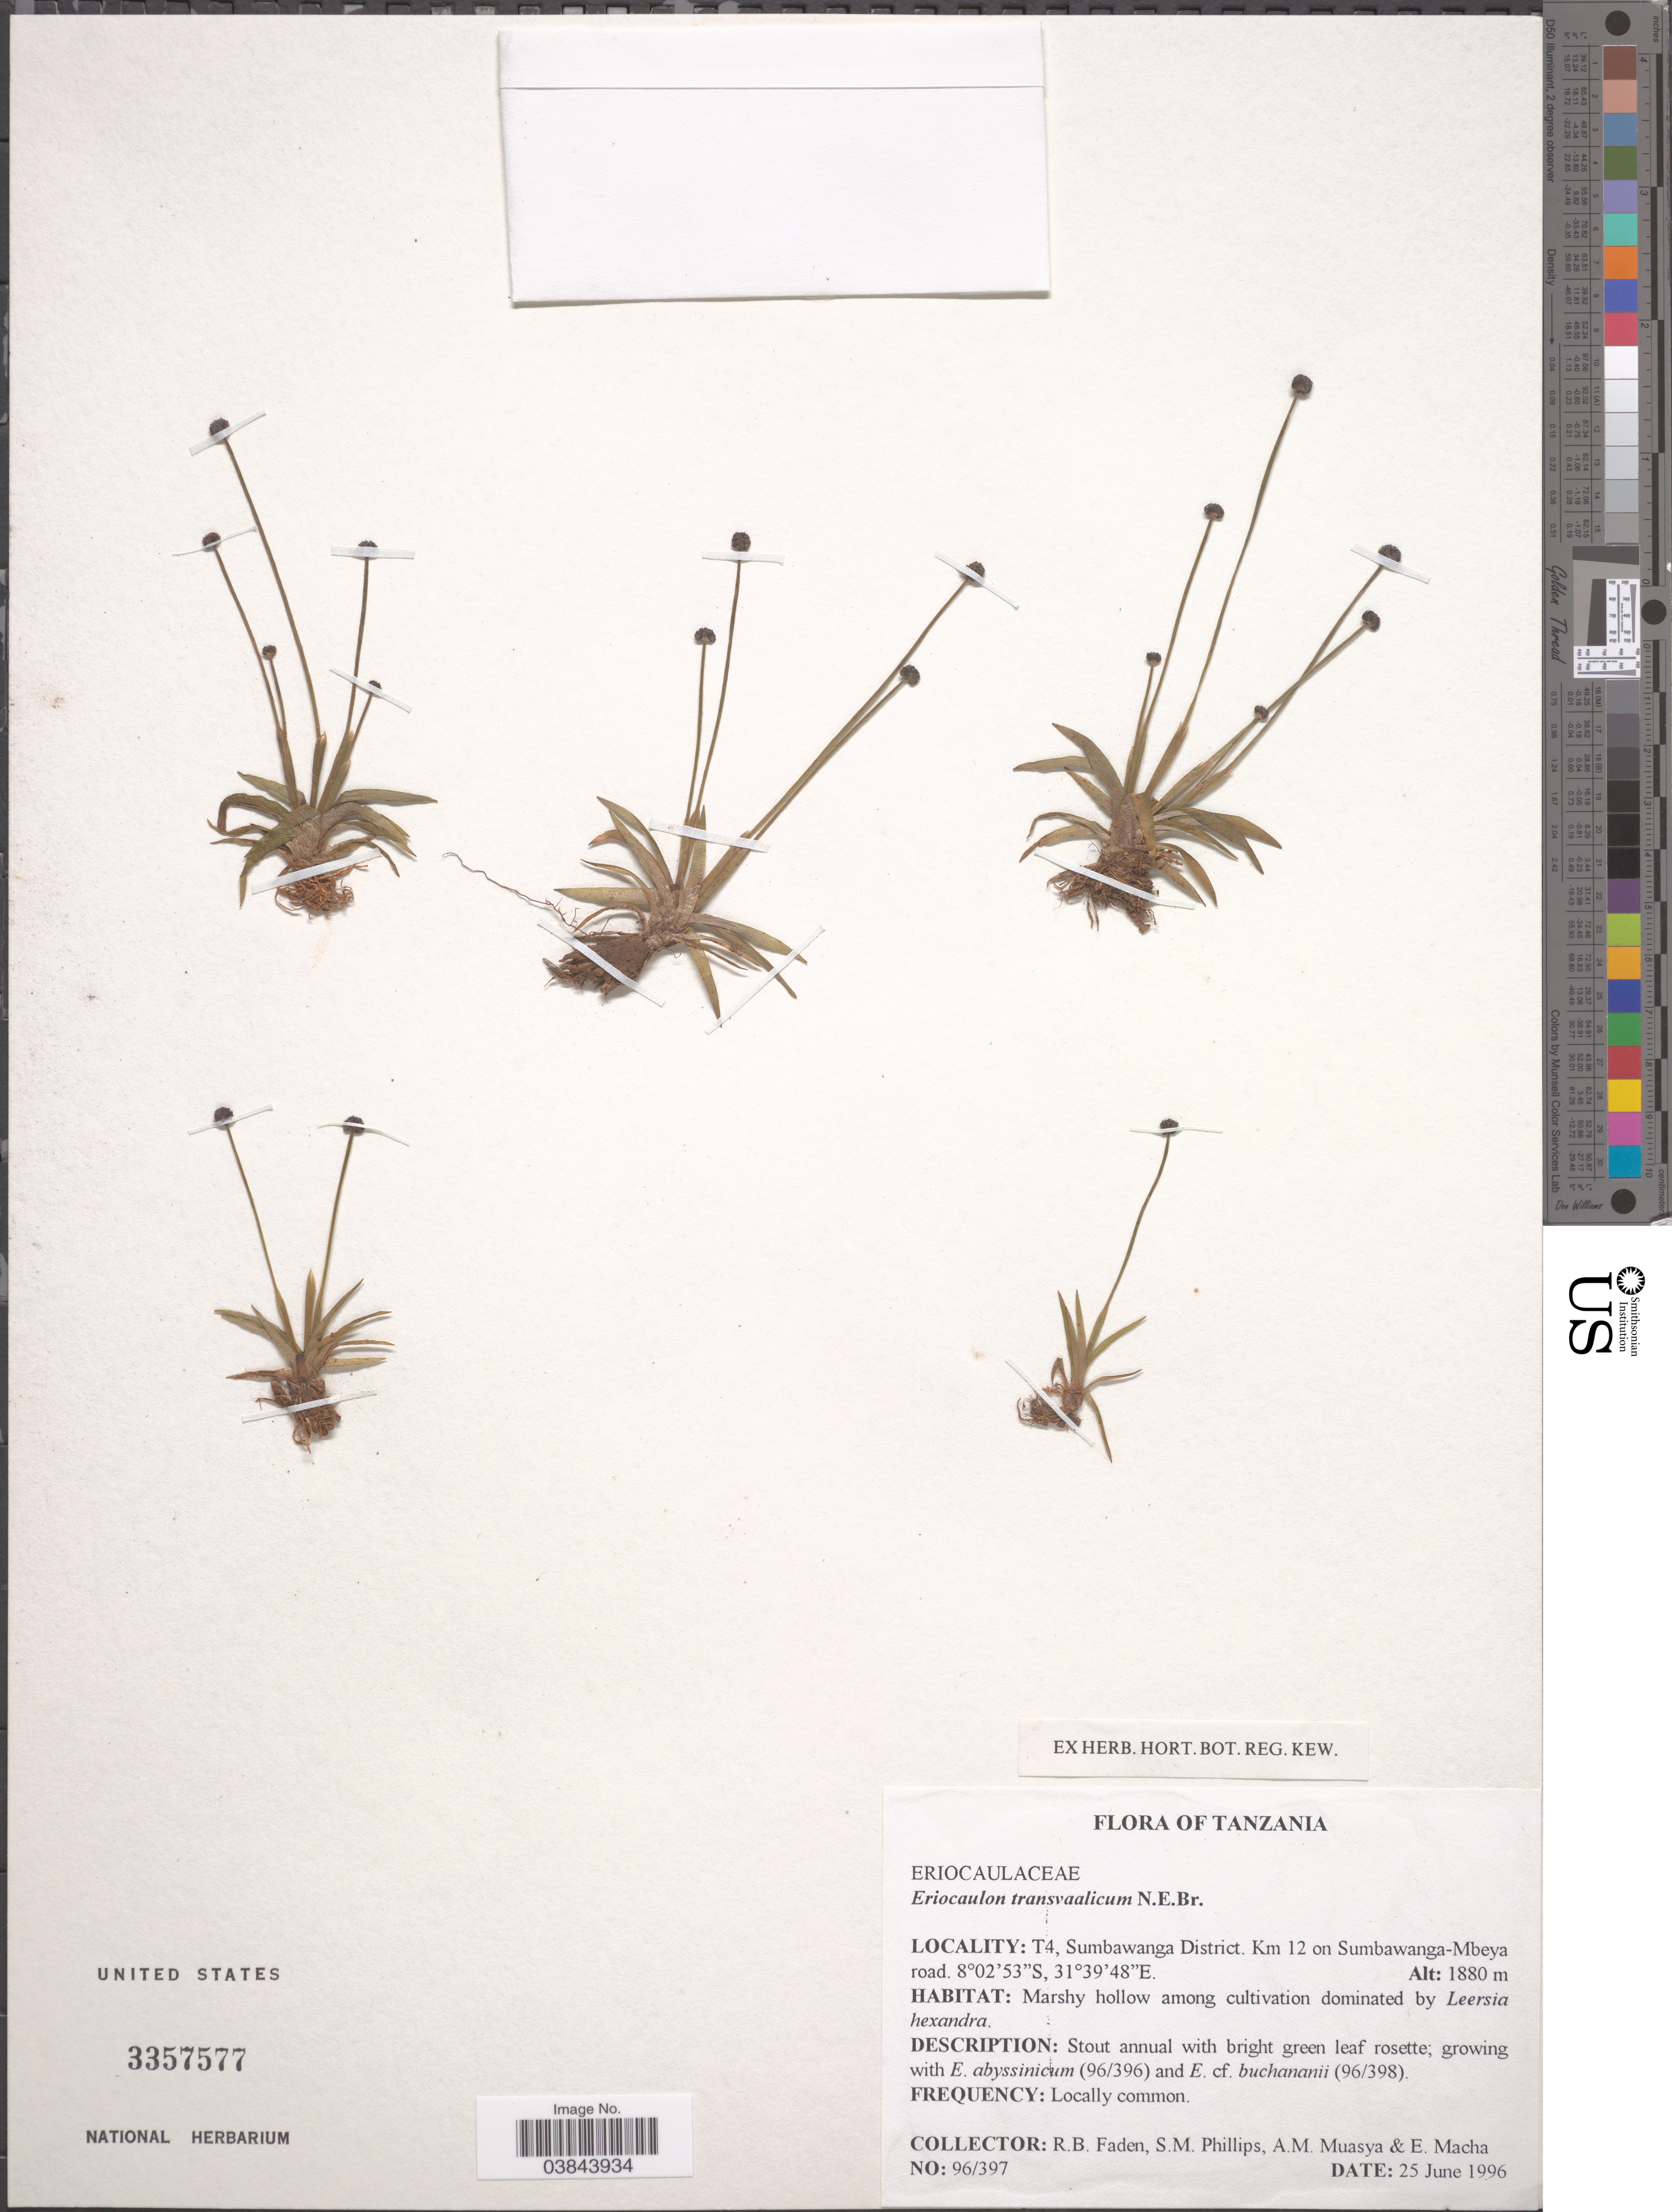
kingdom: Plantae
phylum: Tracheophyta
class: Liliopsida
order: Poales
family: Eriocaulaceae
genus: Eriocaulon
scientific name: Eriocaulon transvaalicum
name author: N.E. Br.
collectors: R. B. Faden, S. M. Phillips, A. Muasya & E. Macha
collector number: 96/397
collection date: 1996-06-25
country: Tanzania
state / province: Mbeya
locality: T4, Sumbawanga District. Km 12 on Sumbawanga-Mbeya road.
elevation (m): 1880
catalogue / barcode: US 3357577